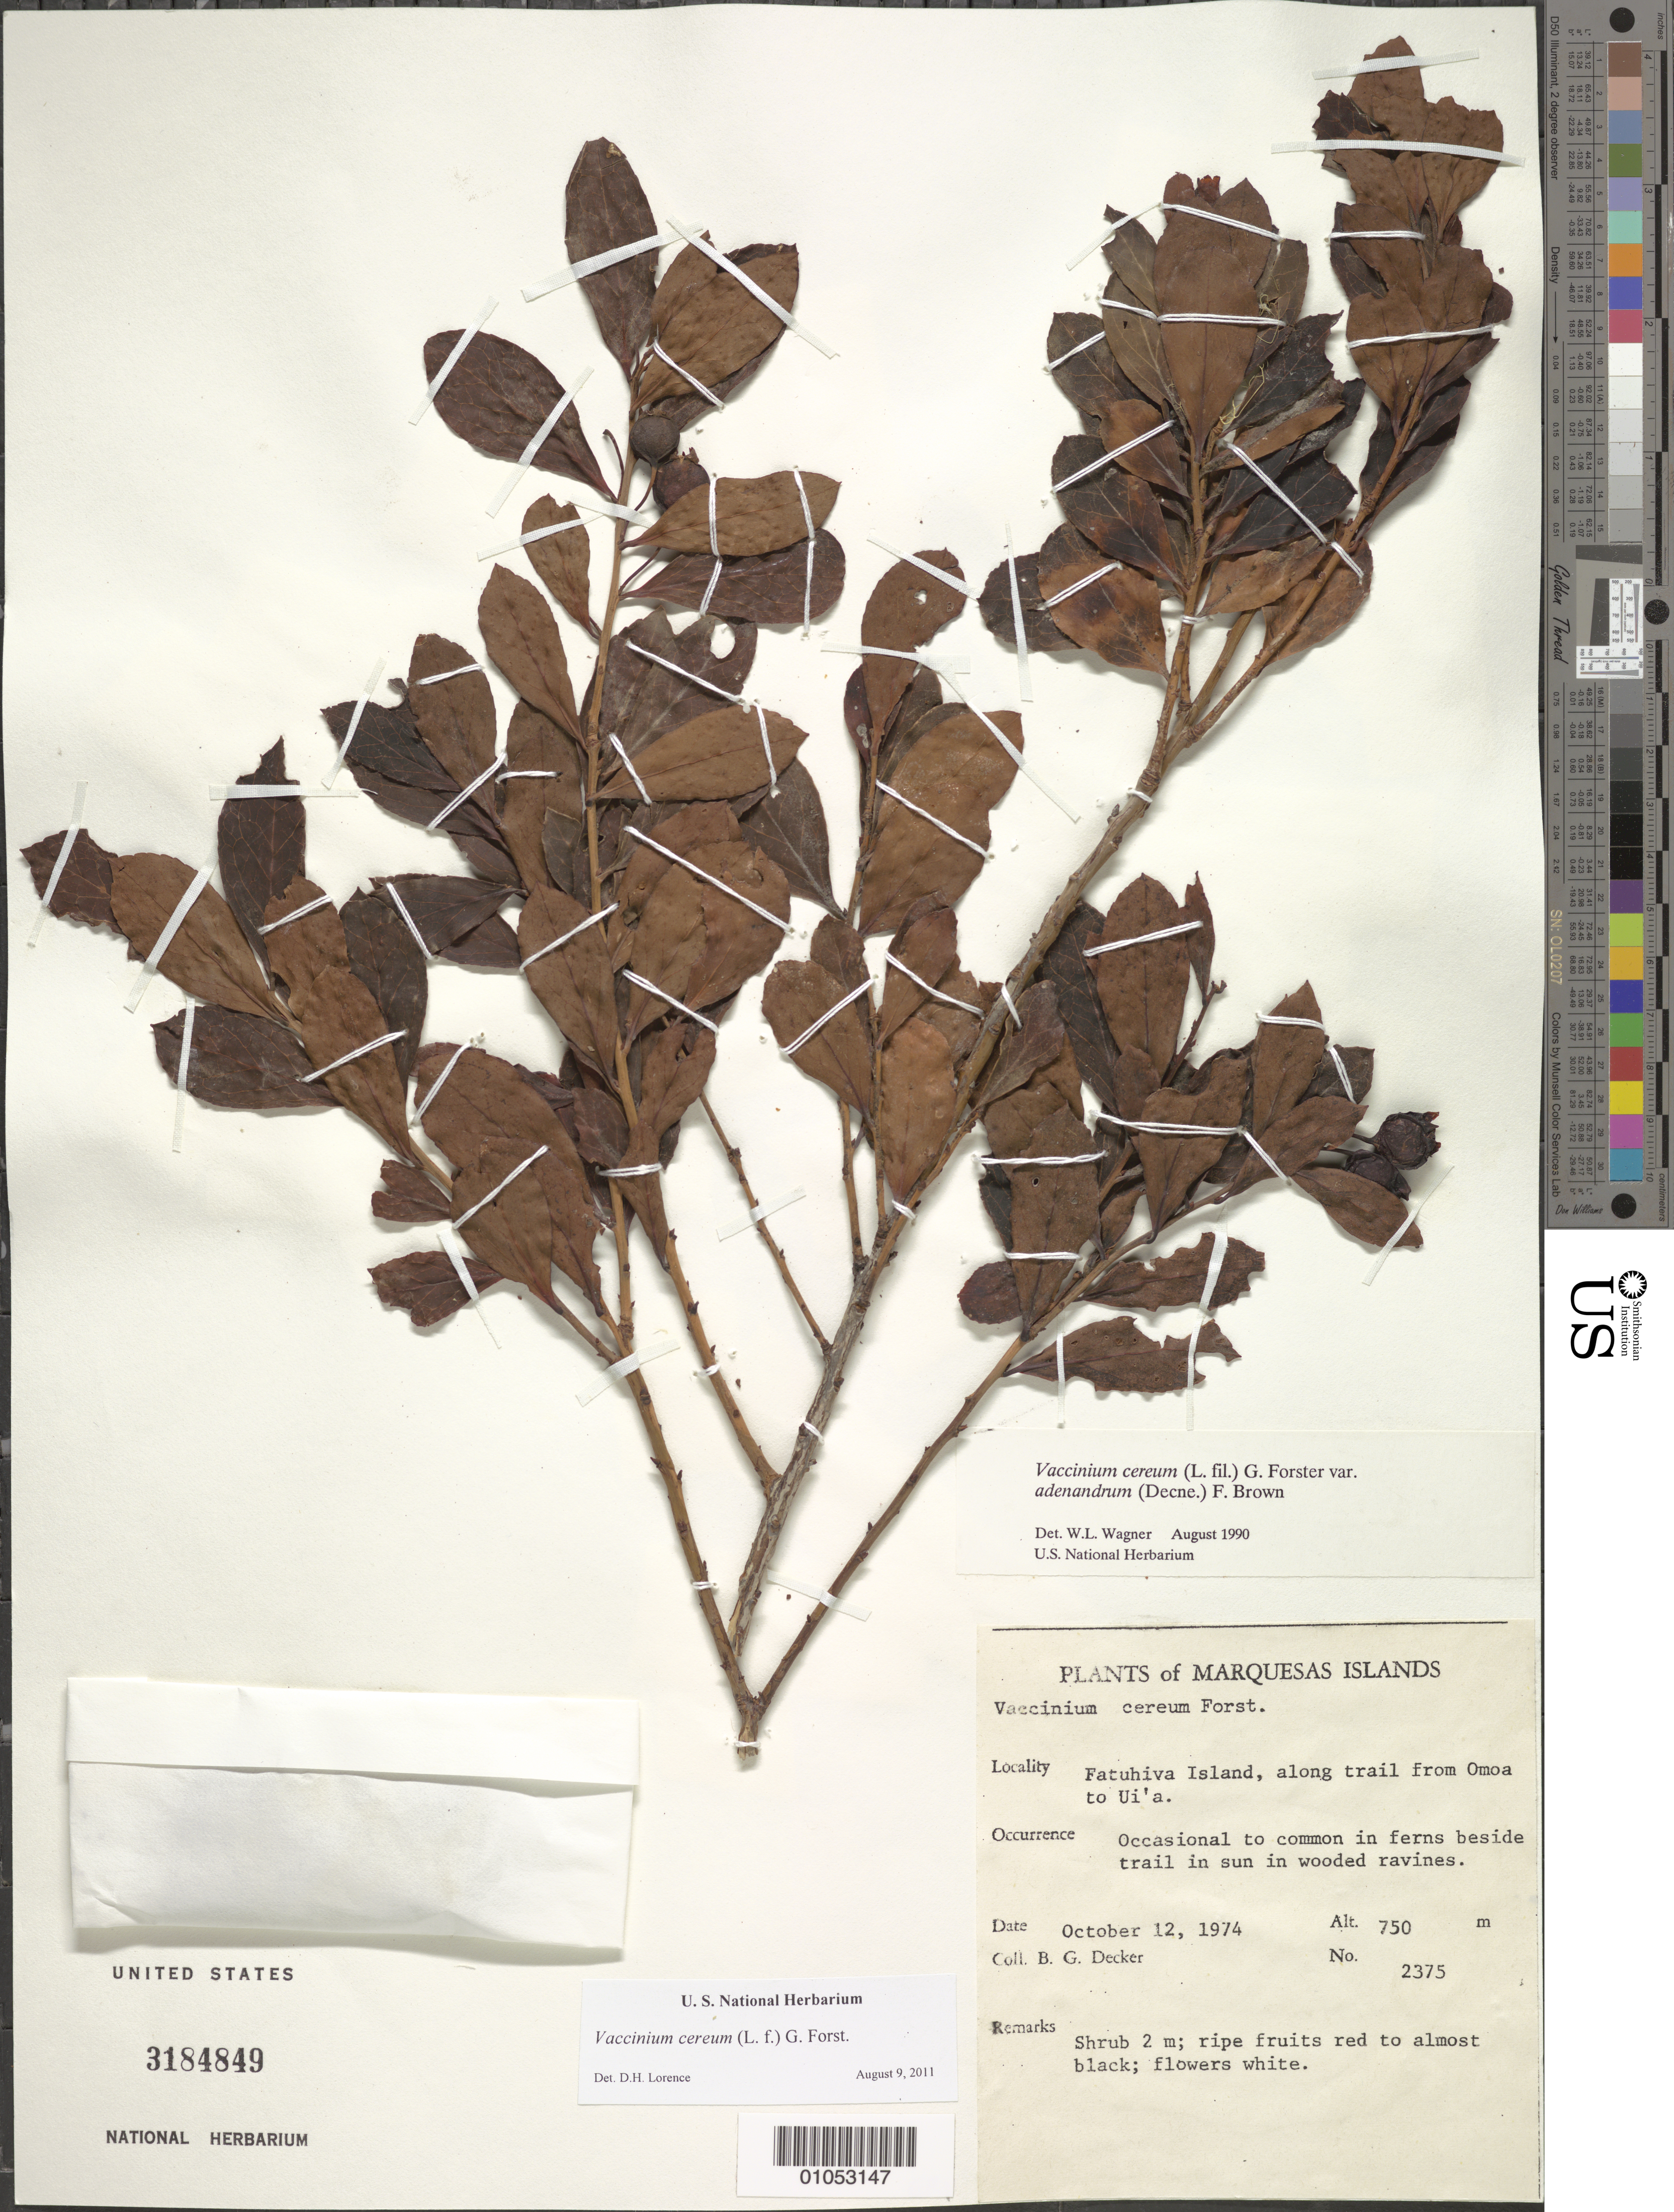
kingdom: Plantae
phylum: Tracheophyta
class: Magnoliopsida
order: Ericales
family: Ericaceae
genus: Vaccinium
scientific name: Vaccinium cereum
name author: (L. f.) G. Forst.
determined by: Lorence, David H., (PTBG), National Tropical Botanical Garden (UNITED STATES)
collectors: B. G. Decker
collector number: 2375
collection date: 1974-10-12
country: French Polynesia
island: Fatu Hiva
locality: trail from 'Omo'a to Ui'a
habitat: In ferns beside trail in sun in wooded ravines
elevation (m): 750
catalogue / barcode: US 3184849